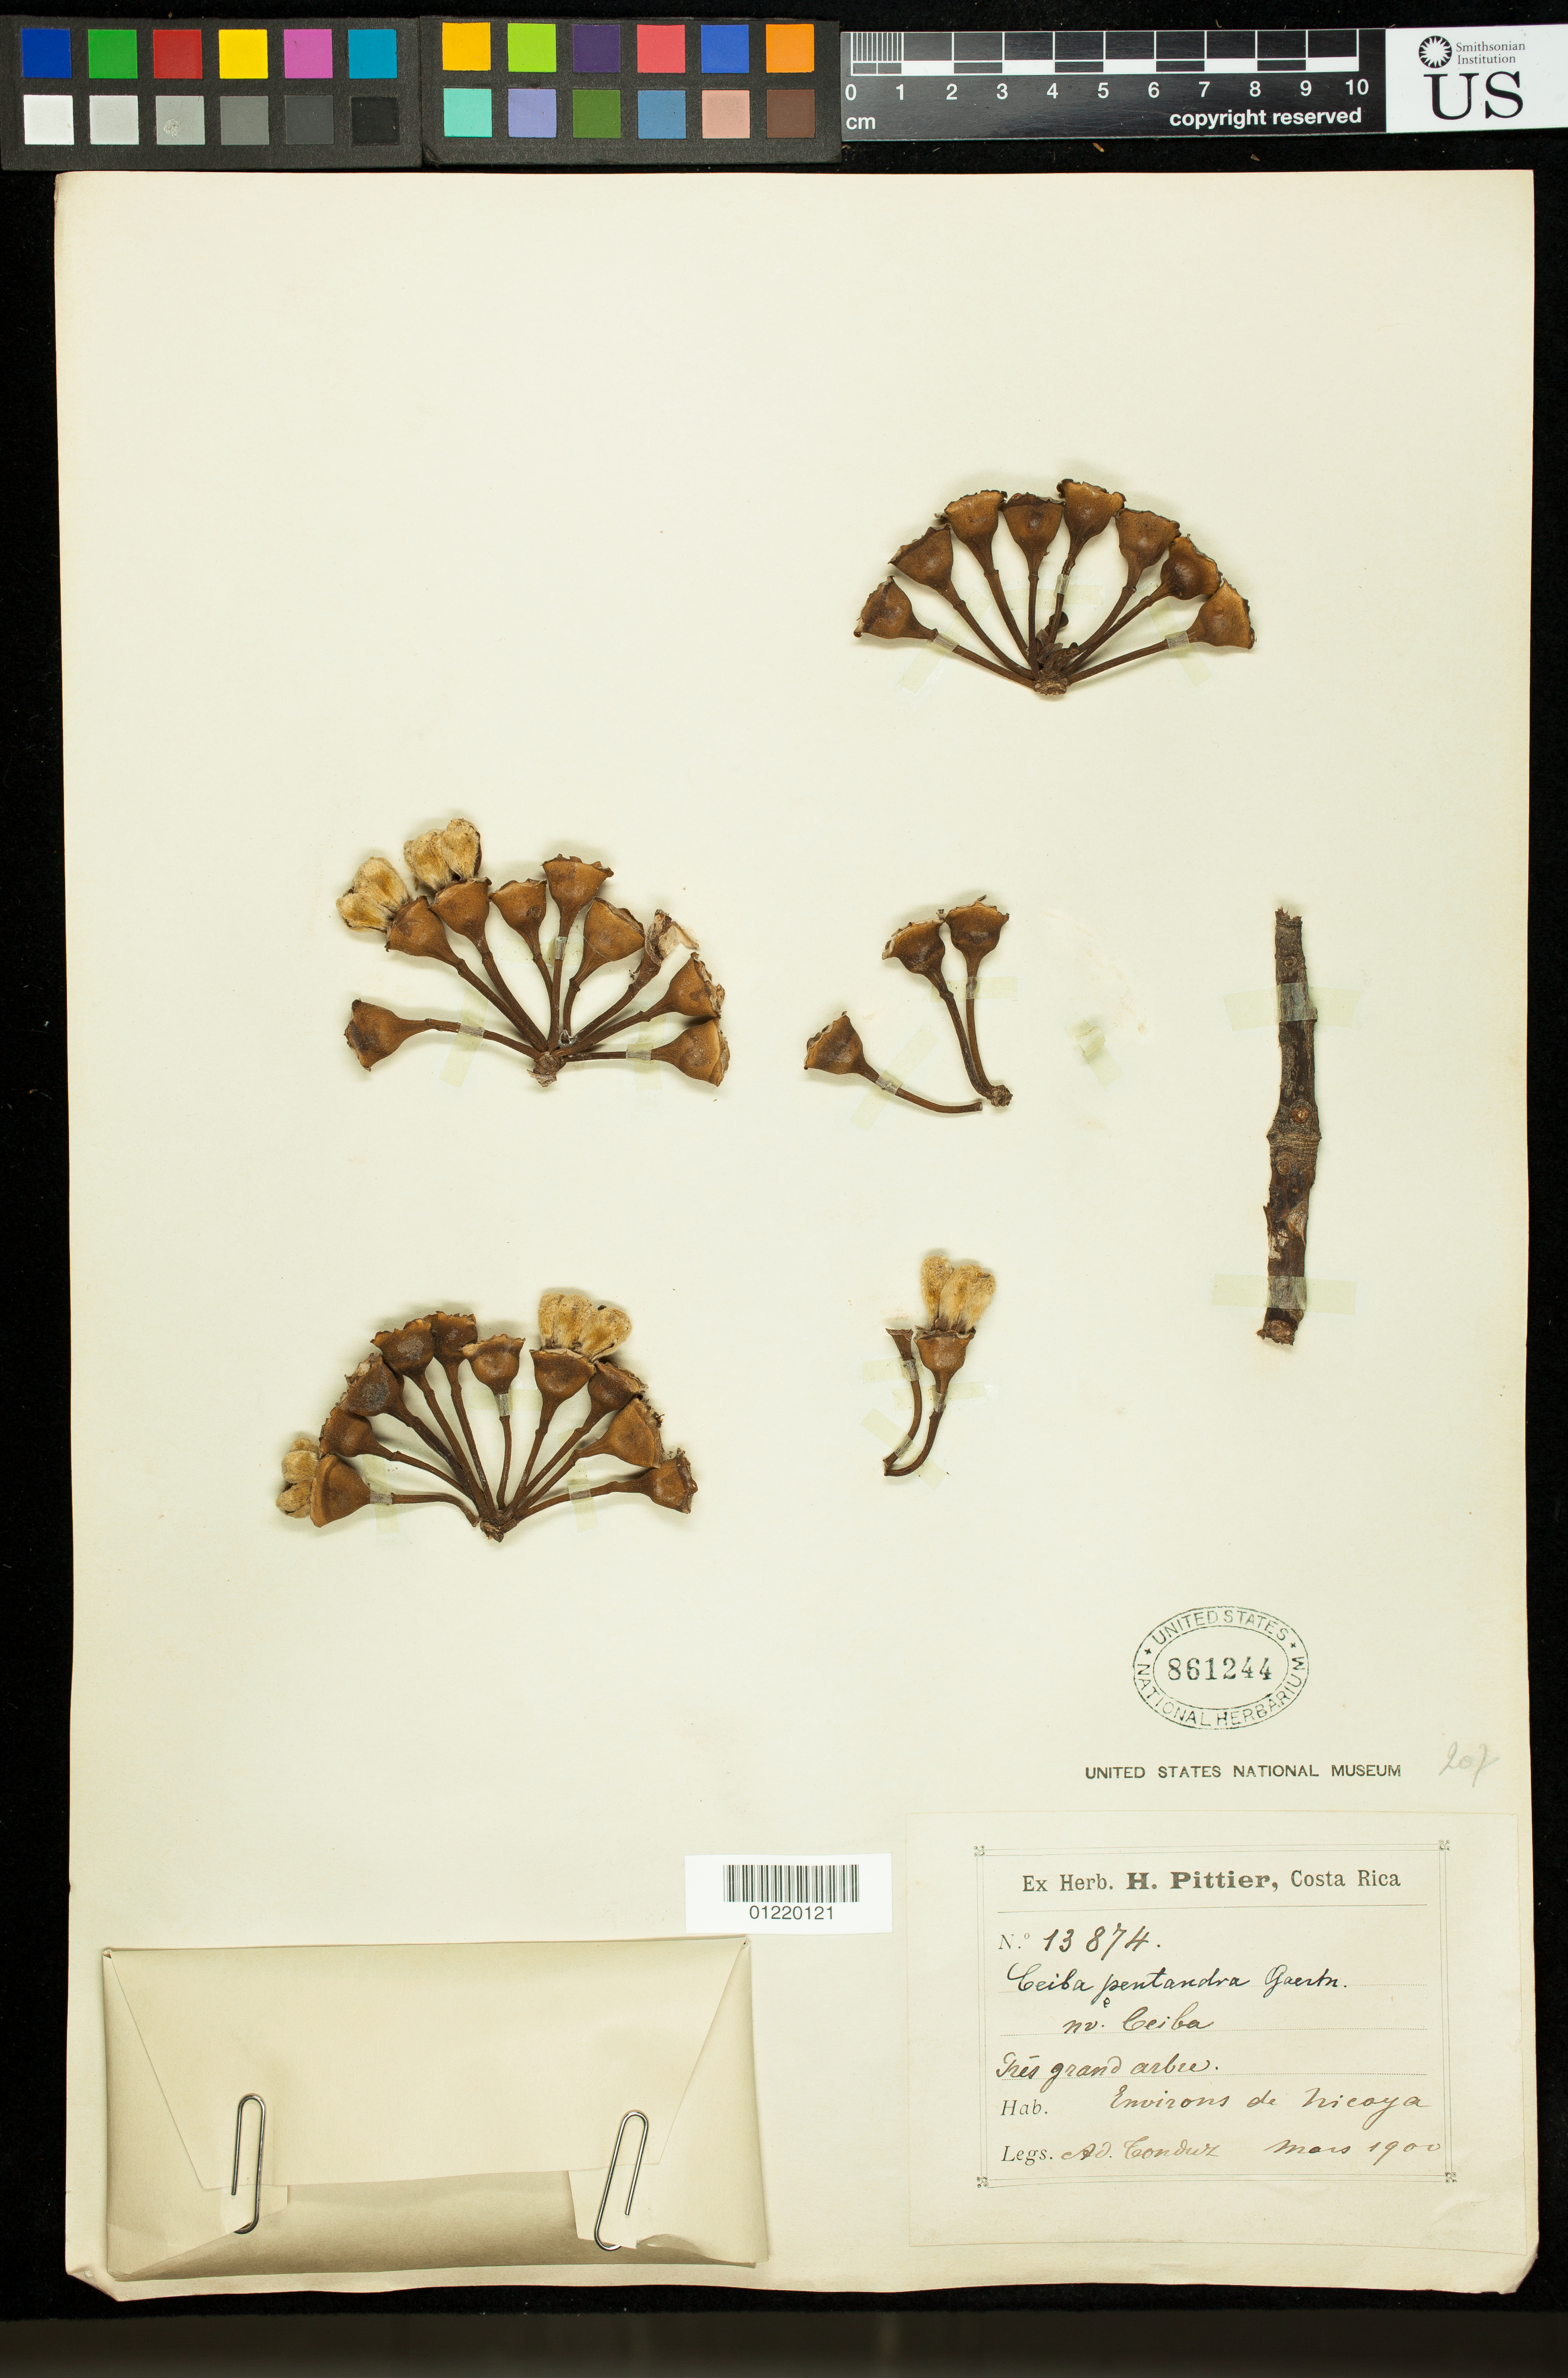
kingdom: Plantae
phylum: Tracheophyta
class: Magnoliopsida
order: Malvales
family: Malvaceae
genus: Ceiba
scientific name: Ceiba parvifolia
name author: Rose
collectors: A. Tonduz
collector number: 13874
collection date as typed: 1900-03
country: Costa Rica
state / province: Guanacaste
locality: Environs de Nicoya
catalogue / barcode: US 861244